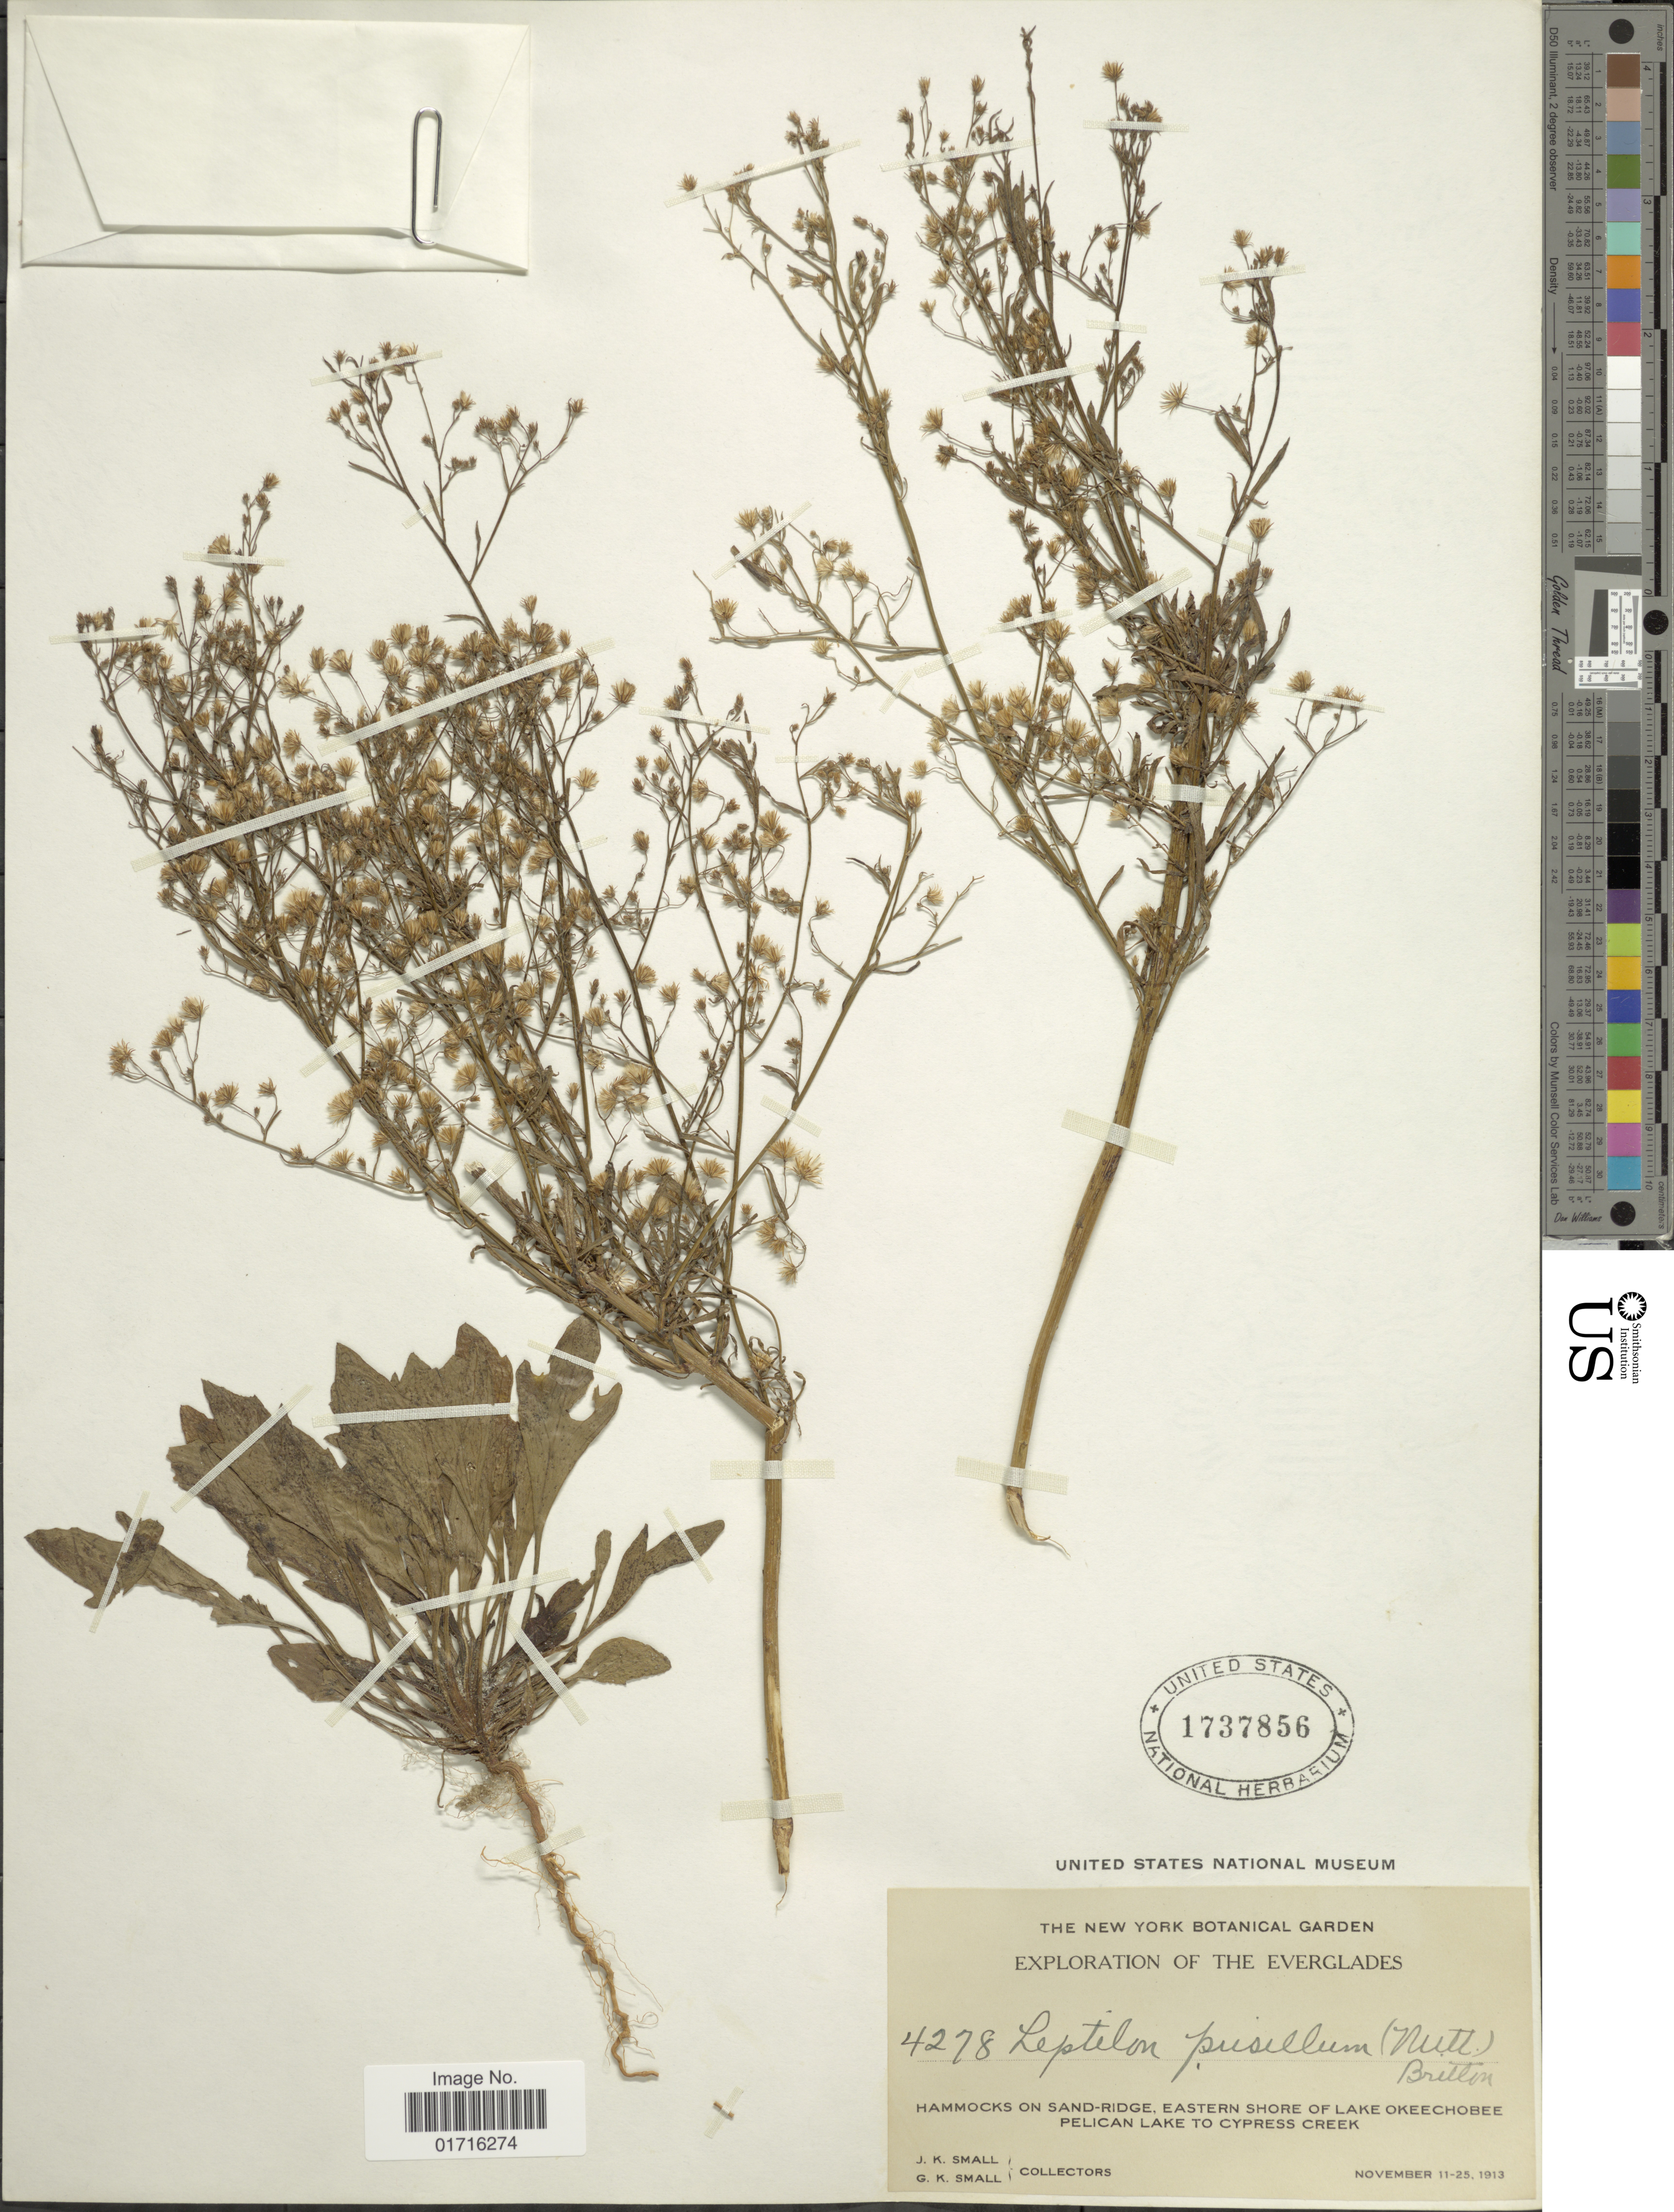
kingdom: Plantae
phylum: Tracheophyta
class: Magnoliopsida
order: Asterales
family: Asteraceae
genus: Conyza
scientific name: Conyza pusilla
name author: Houtt.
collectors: J. K. Small & G. K. Small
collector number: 4278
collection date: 1913-11-11/1913-11-25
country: United States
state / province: Florida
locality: The Everglades, Hammocks on sand-ridge, eastern shore of Lake Okeechobee, Pelican Lake to Cypress Creek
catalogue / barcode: US 1737856